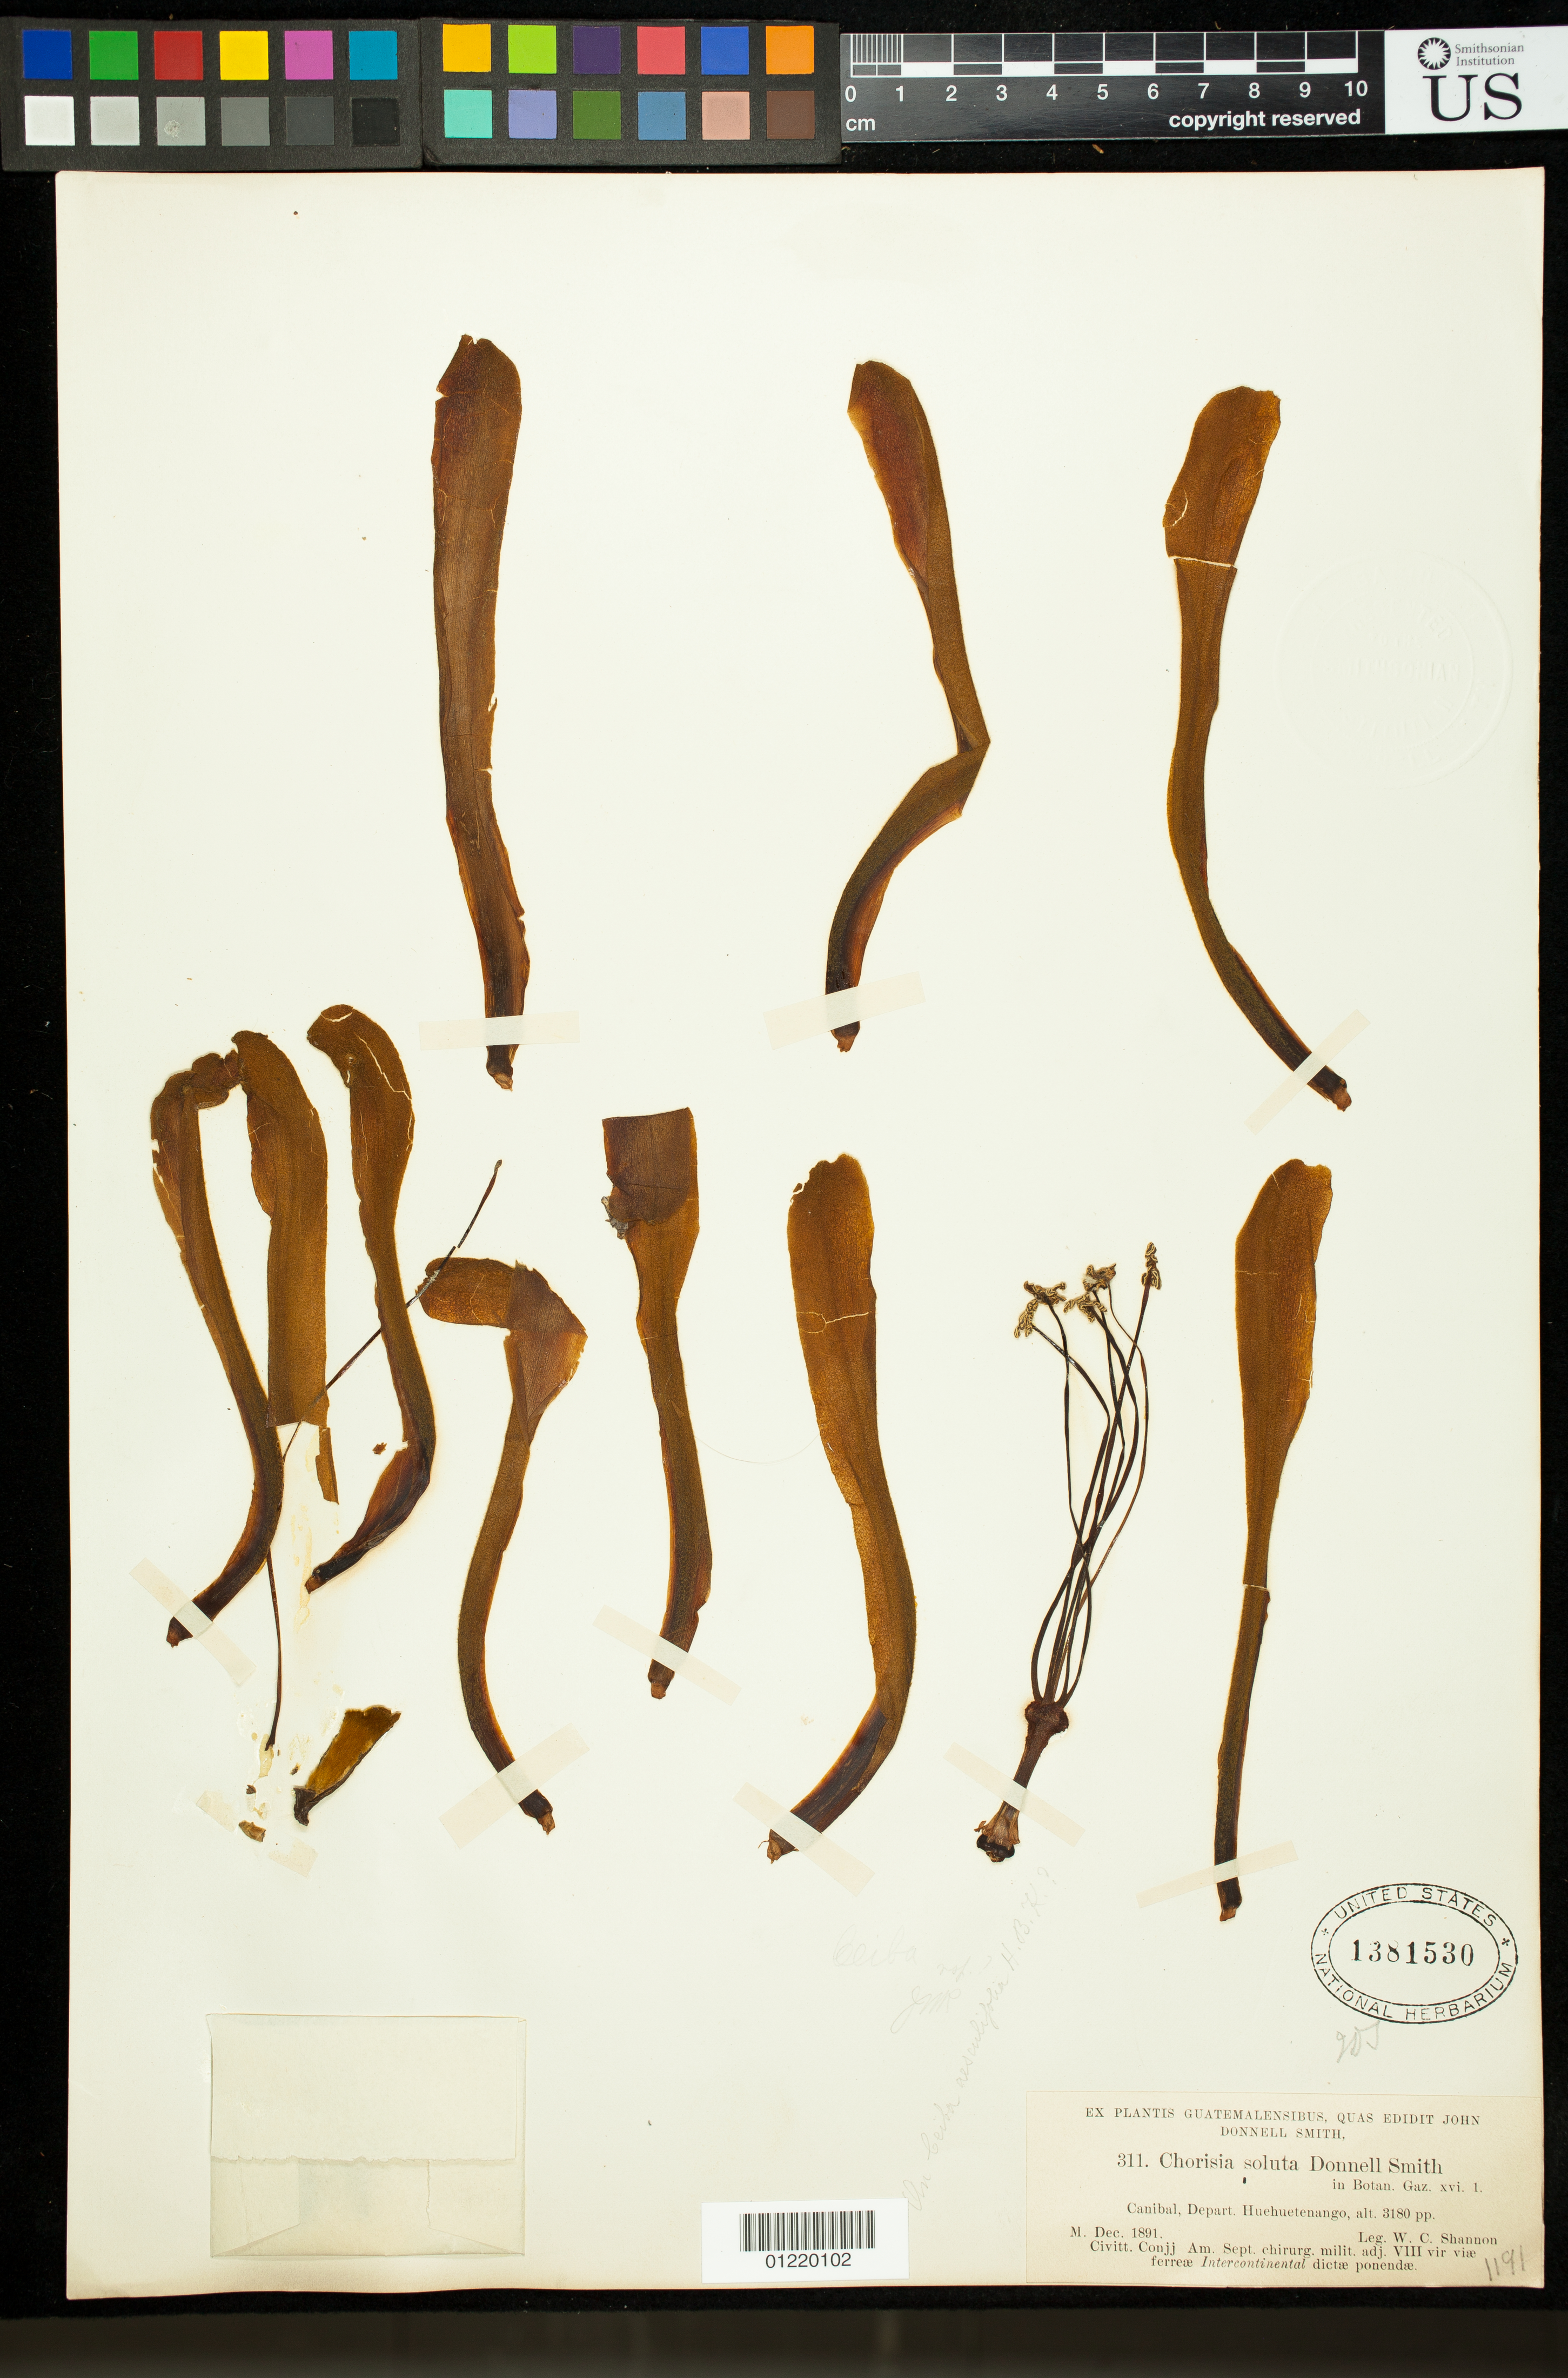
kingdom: Plantae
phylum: Tracheophyta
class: Magnoliopsida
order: Malvales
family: Malvaceae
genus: Ceiba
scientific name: Ceiba aesculifolia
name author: (Kunth) Britten & Baker f.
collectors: W. C. Shannon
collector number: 311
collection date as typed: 1891-12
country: Guatemala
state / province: Huehuetenango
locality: Canibal, Huehuetenango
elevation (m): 969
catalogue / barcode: US 1381530